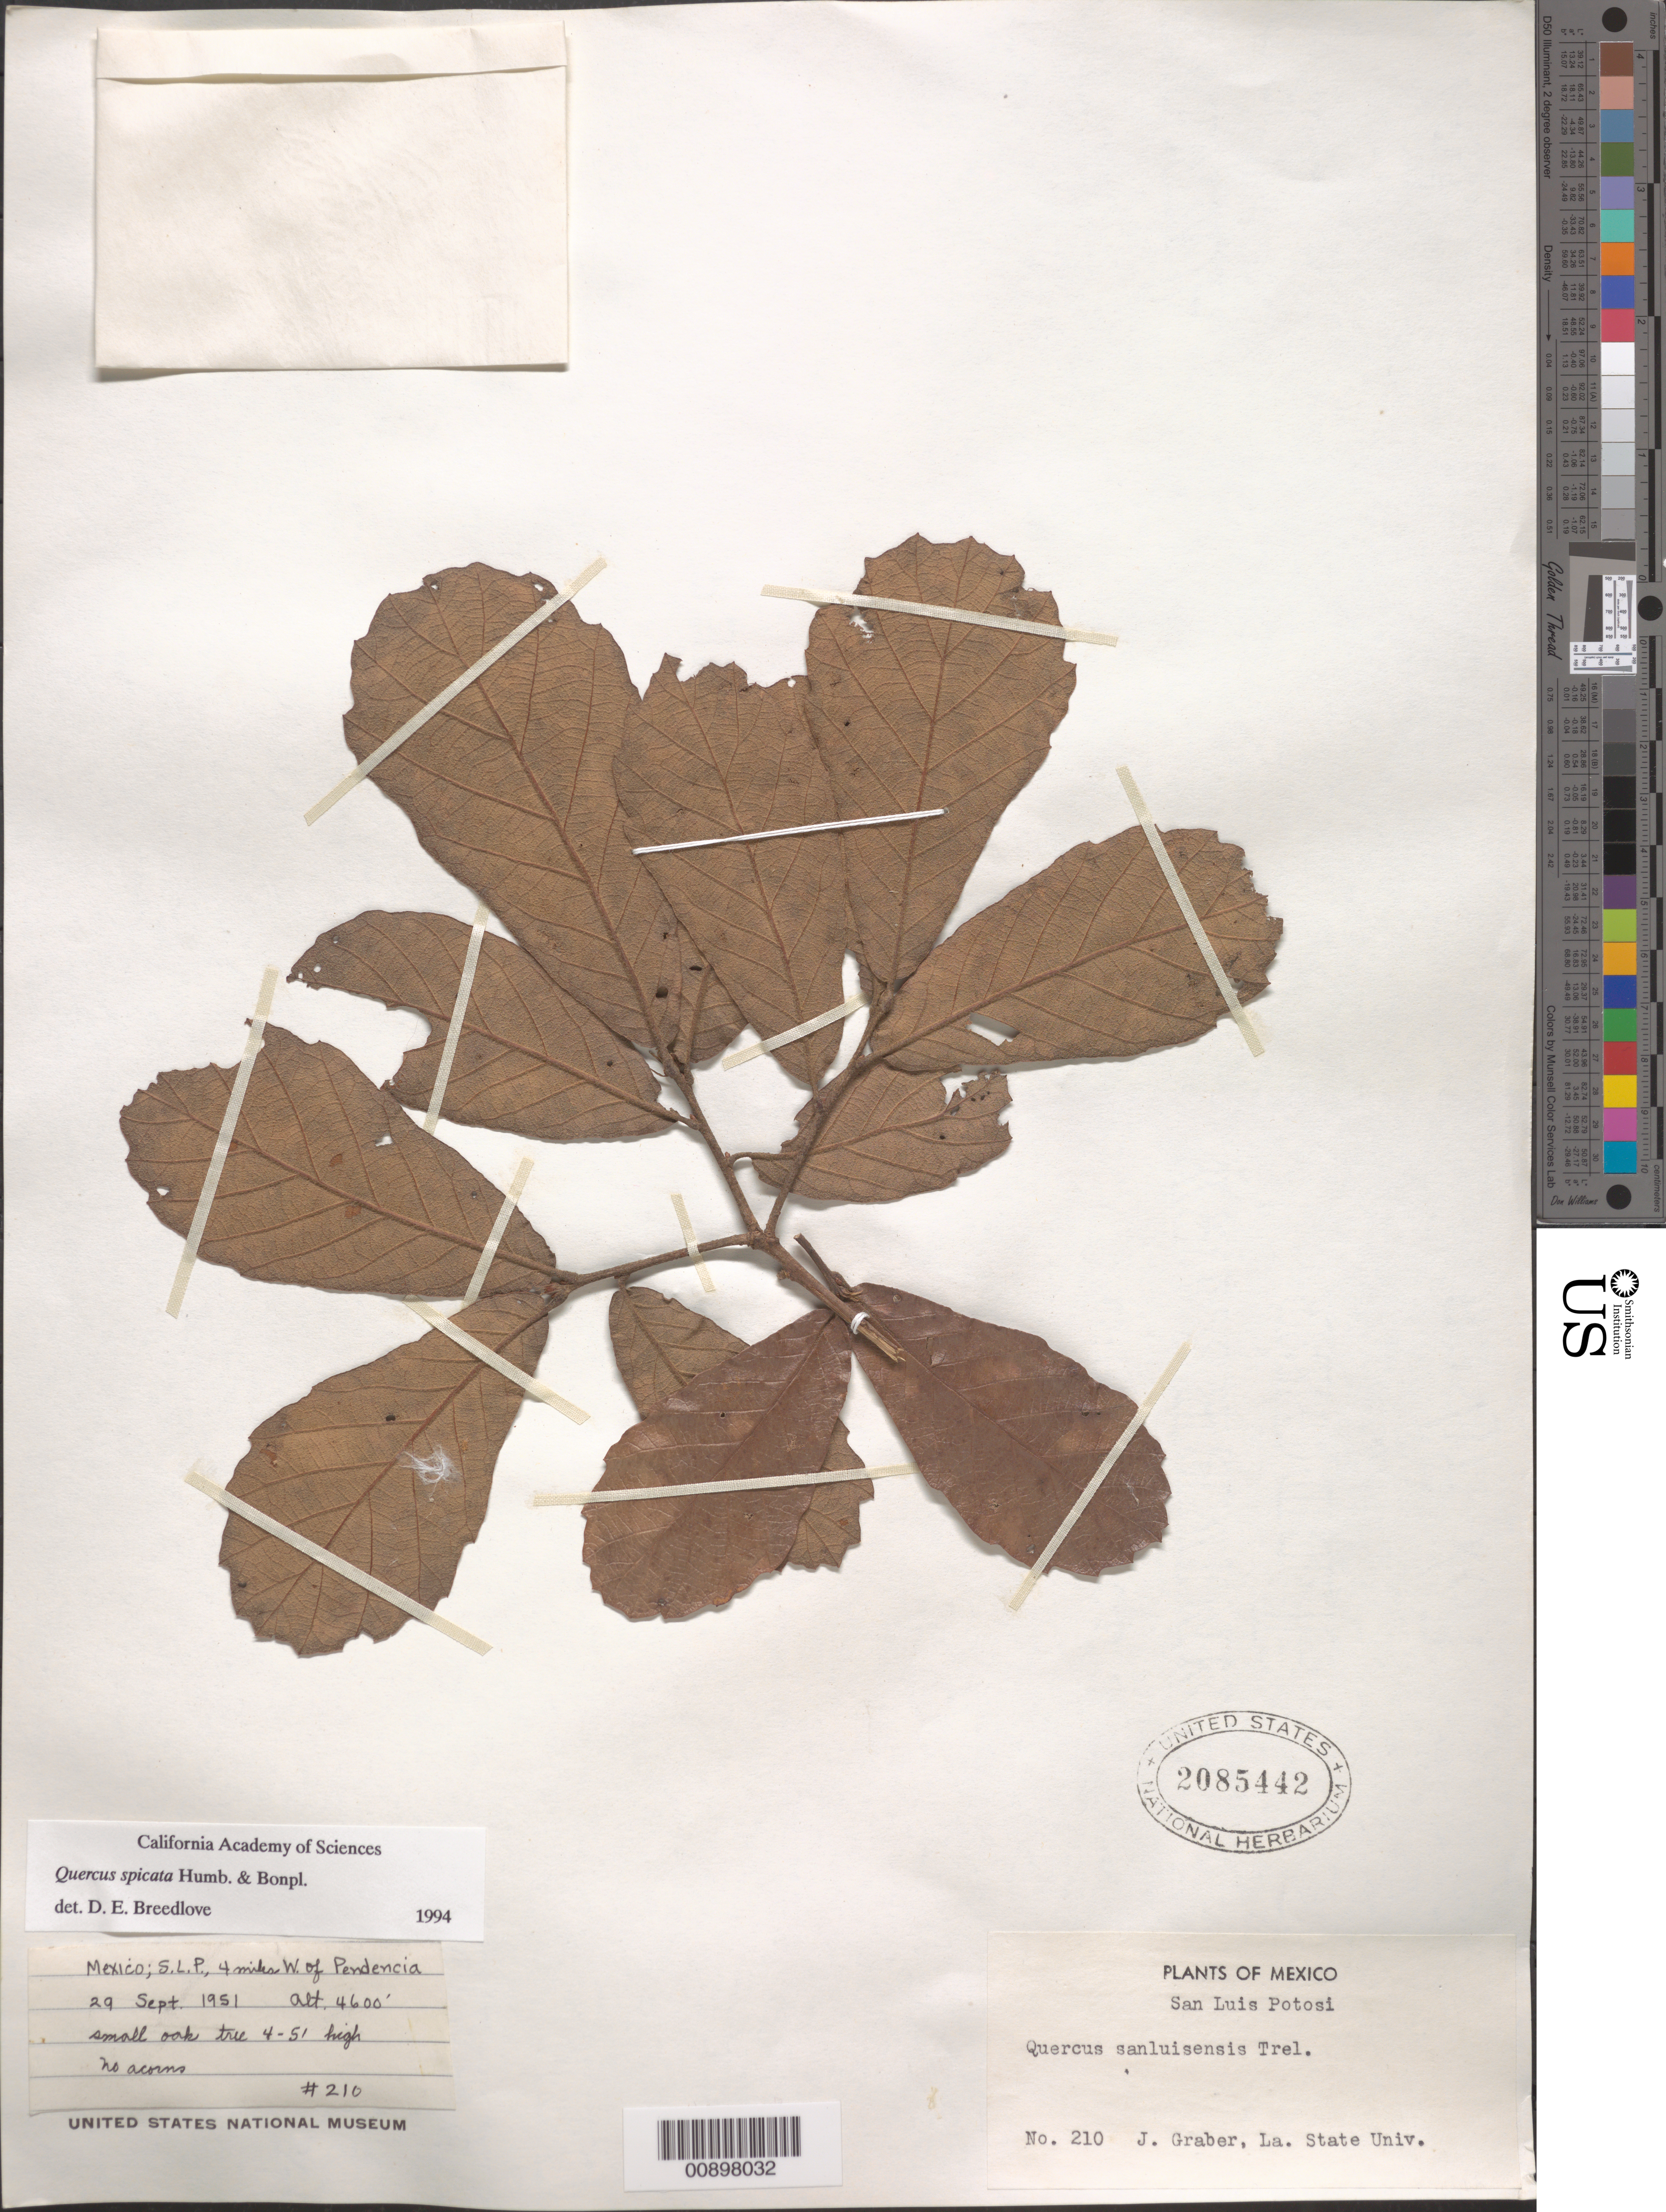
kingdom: Plantae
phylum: Tracheophyta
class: Magnoliopsida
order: Fagales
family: Fagaceae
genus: Quercus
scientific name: Quercus spicata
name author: Bonpl.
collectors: J. Graber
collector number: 210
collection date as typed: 29 Sep 1951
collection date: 1951-09-29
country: Mexico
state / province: San Luis Potosí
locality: San Luis Potosí: 4 mi. W of Pendencia.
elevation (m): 1402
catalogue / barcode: US 2085442